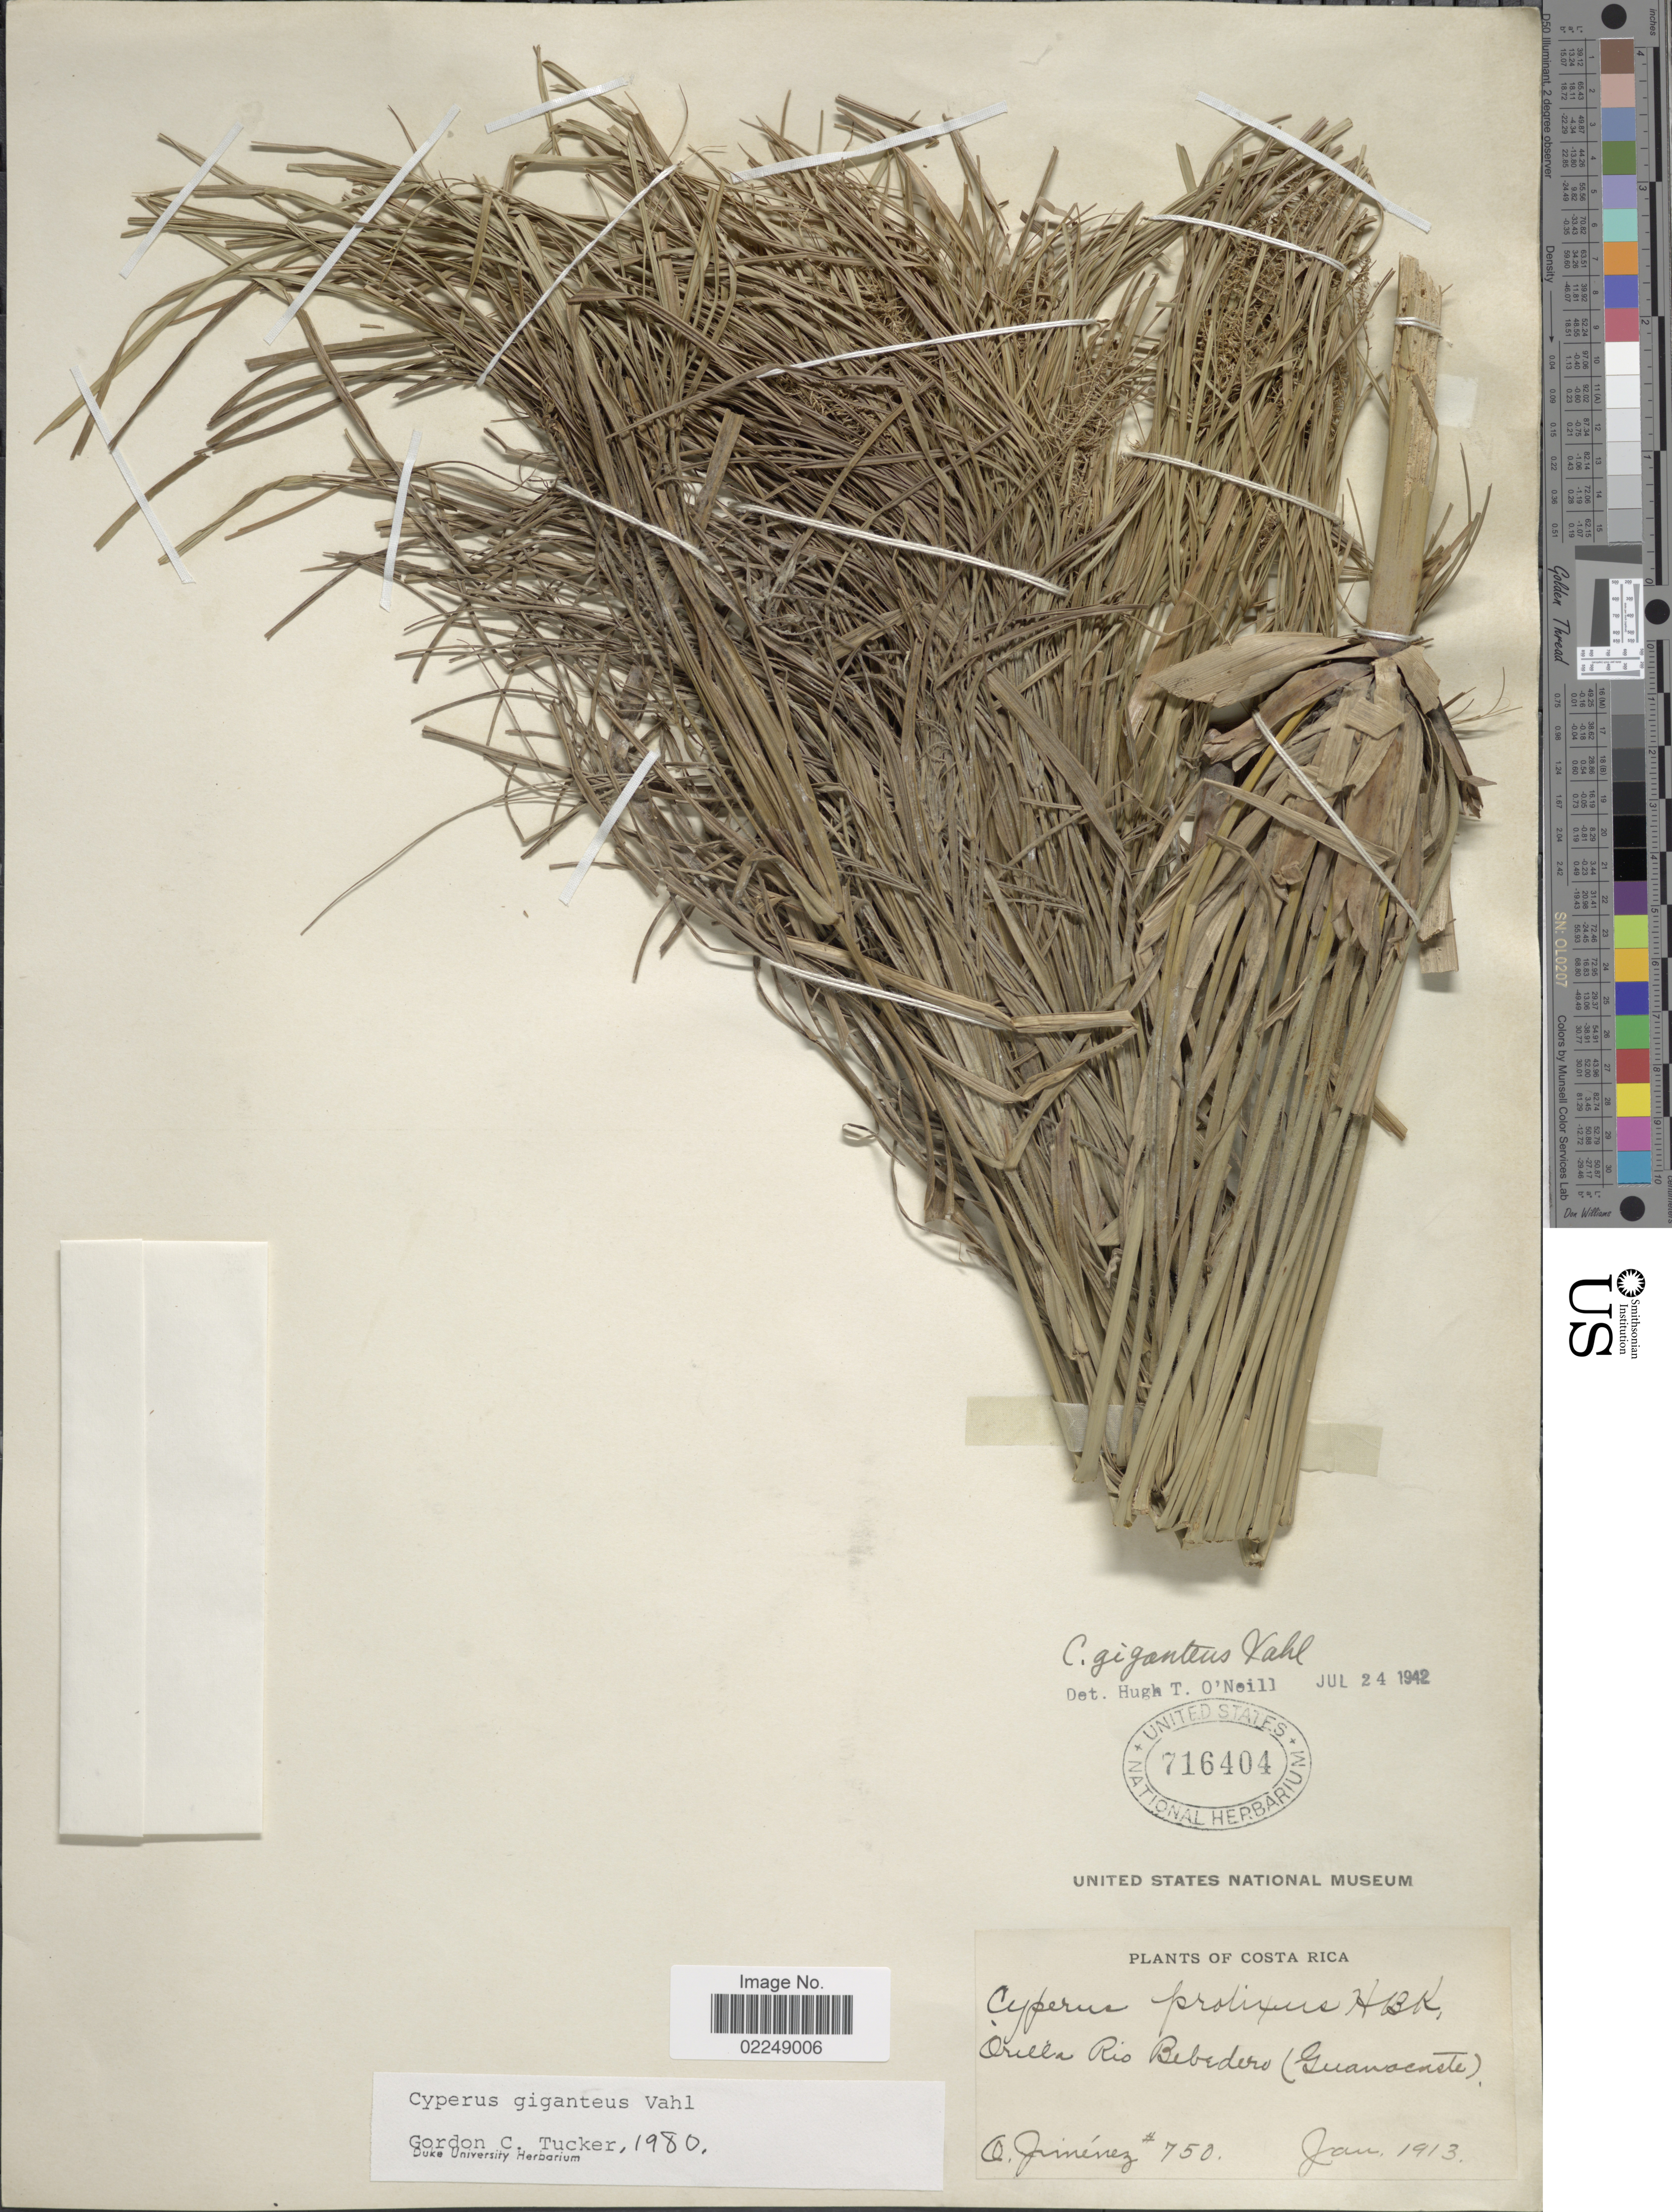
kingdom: Plantae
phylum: Tracheophyta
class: Liliopsida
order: Poales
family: Cyperaceae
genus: Cyperus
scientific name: Cyperus giganteus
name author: Vahl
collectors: A. Jimenez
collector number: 750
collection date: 1913-01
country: Costa Rica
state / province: Guanacaste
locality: Orilla Rio Bebedero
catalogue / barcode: US 716404